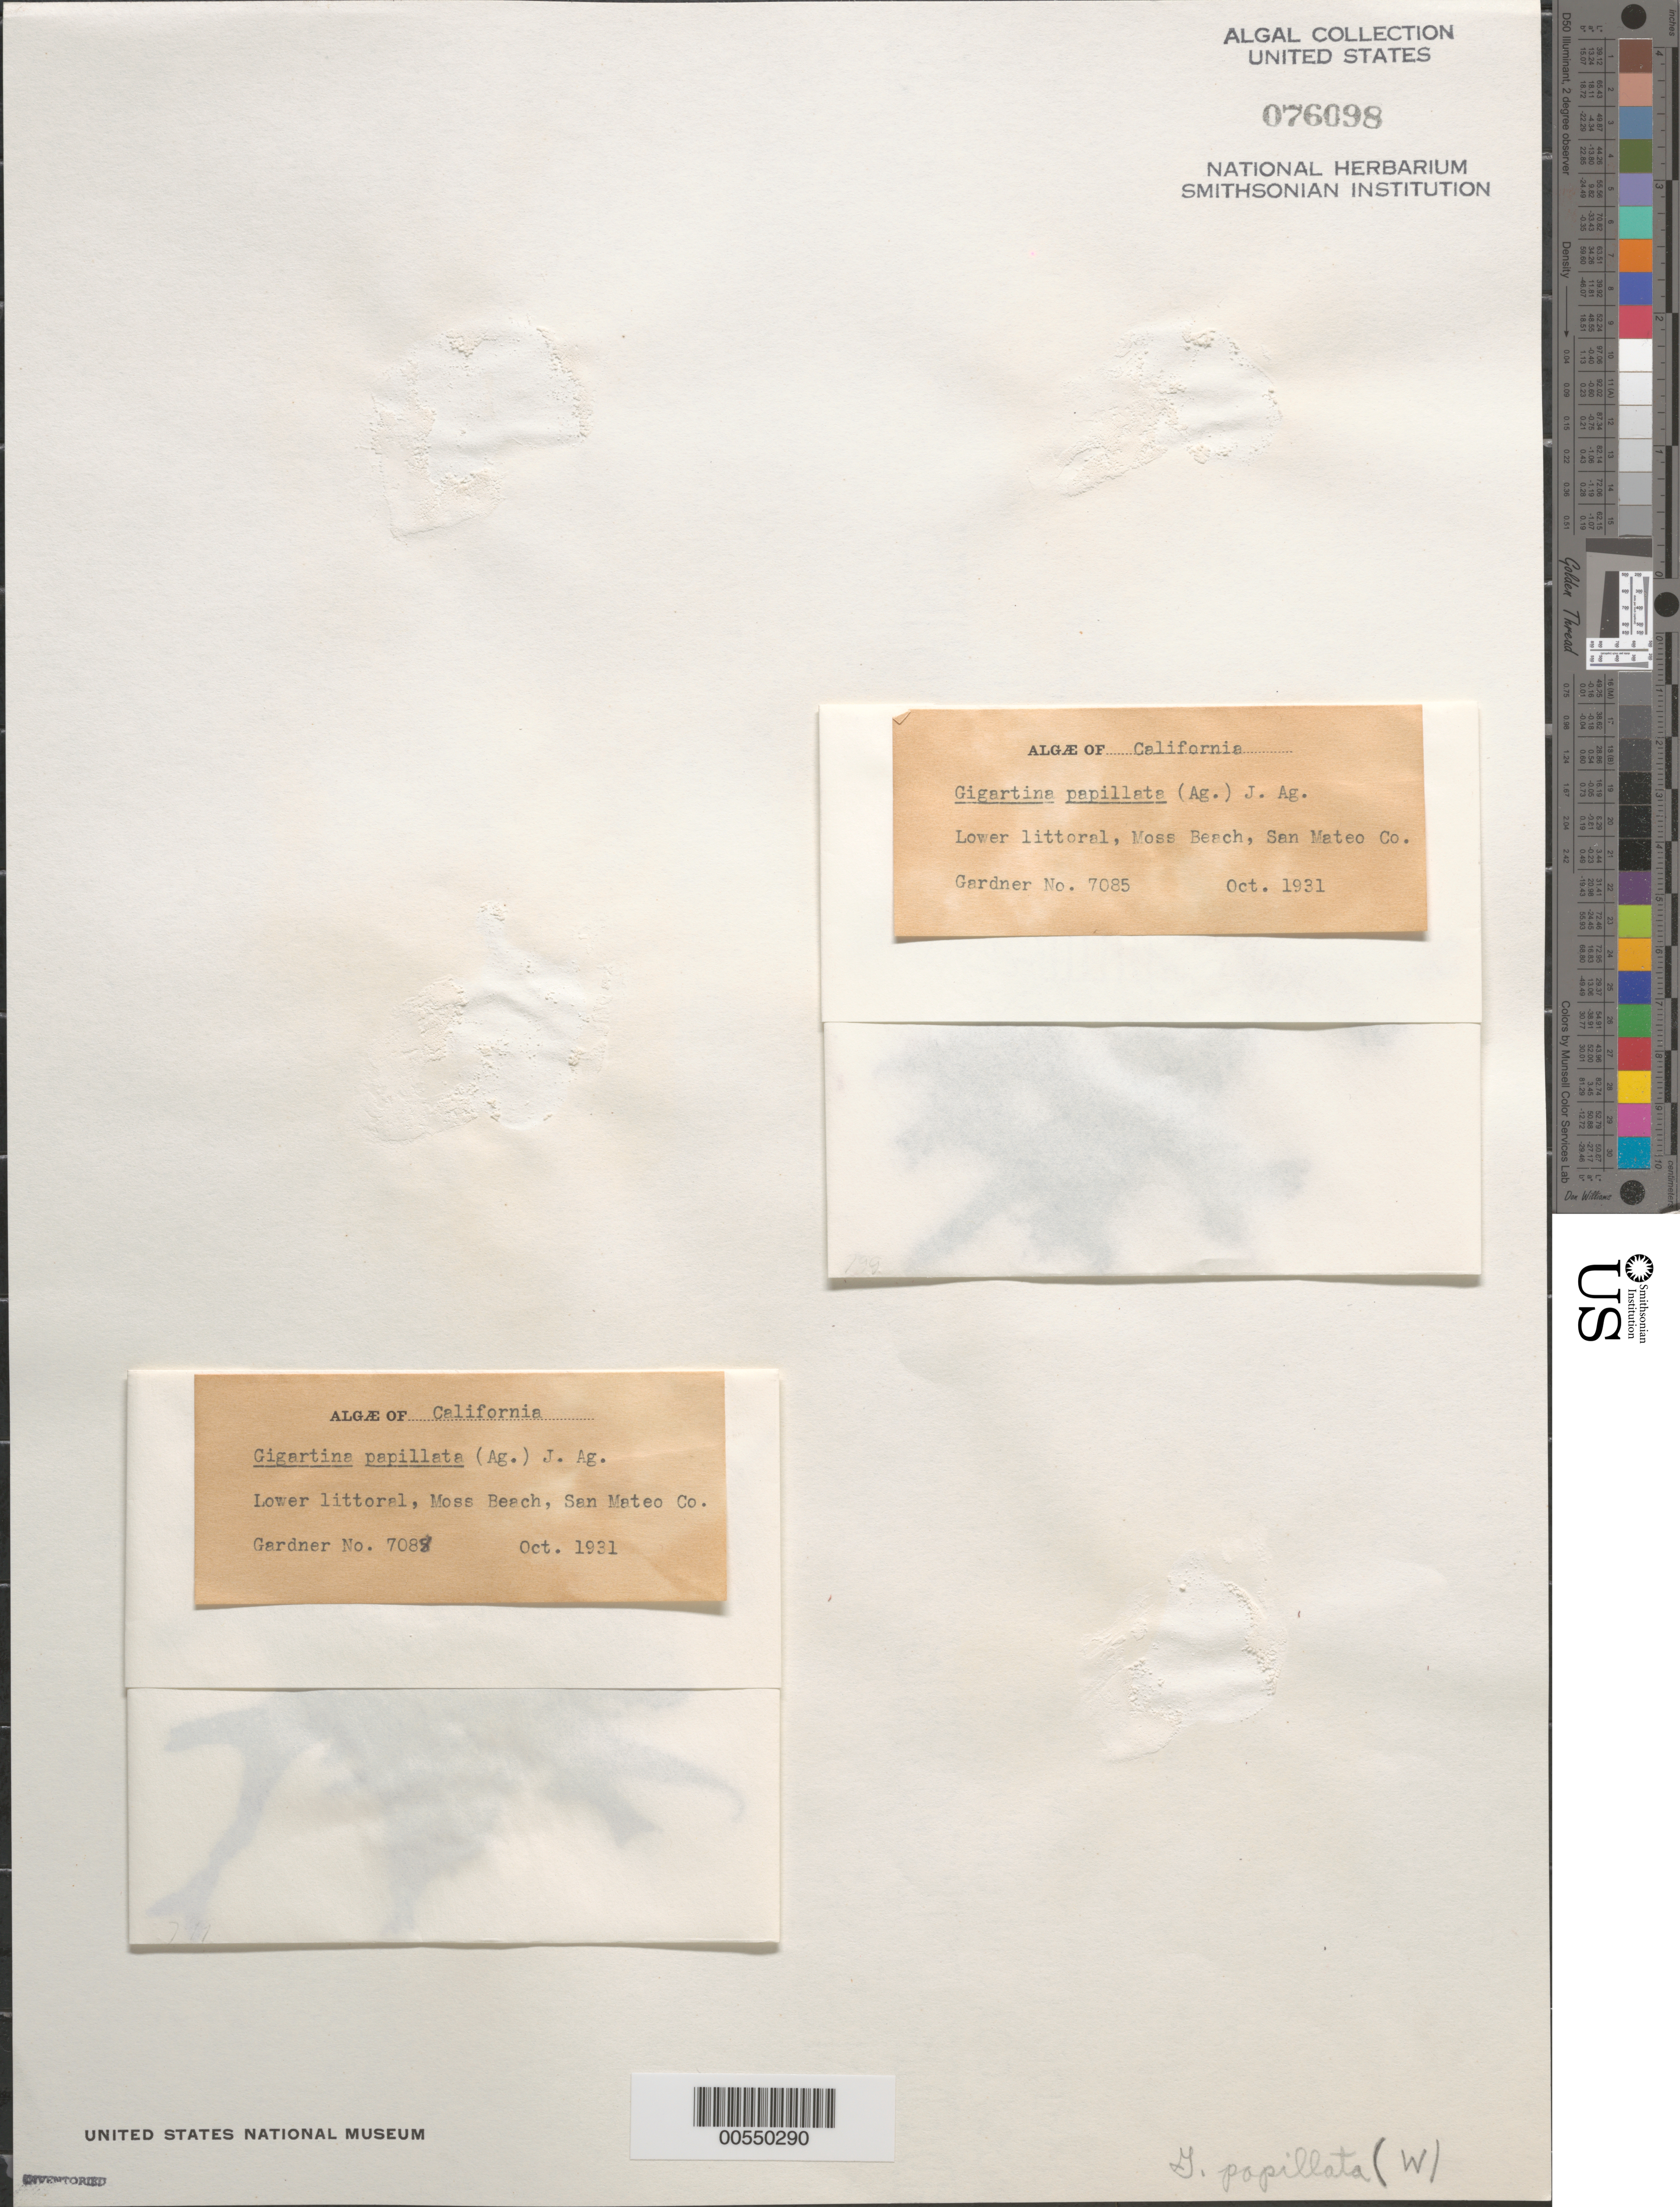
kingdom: Plantae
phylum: Rhodophyta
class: Florideophyceae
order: Gigartinales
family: Phyllophoraceae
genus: Mastocarpus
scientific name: Mastocarpus papillatus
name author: (C. Agardh) Kütz.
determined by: Algae name updating Project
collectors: N. Gardner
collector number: NLG 7085 & NLG 7088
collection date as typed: Oct 1931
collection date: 1931-10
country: United States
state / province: California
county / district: San Mateo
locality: Moss Beach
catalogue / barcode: US 76098